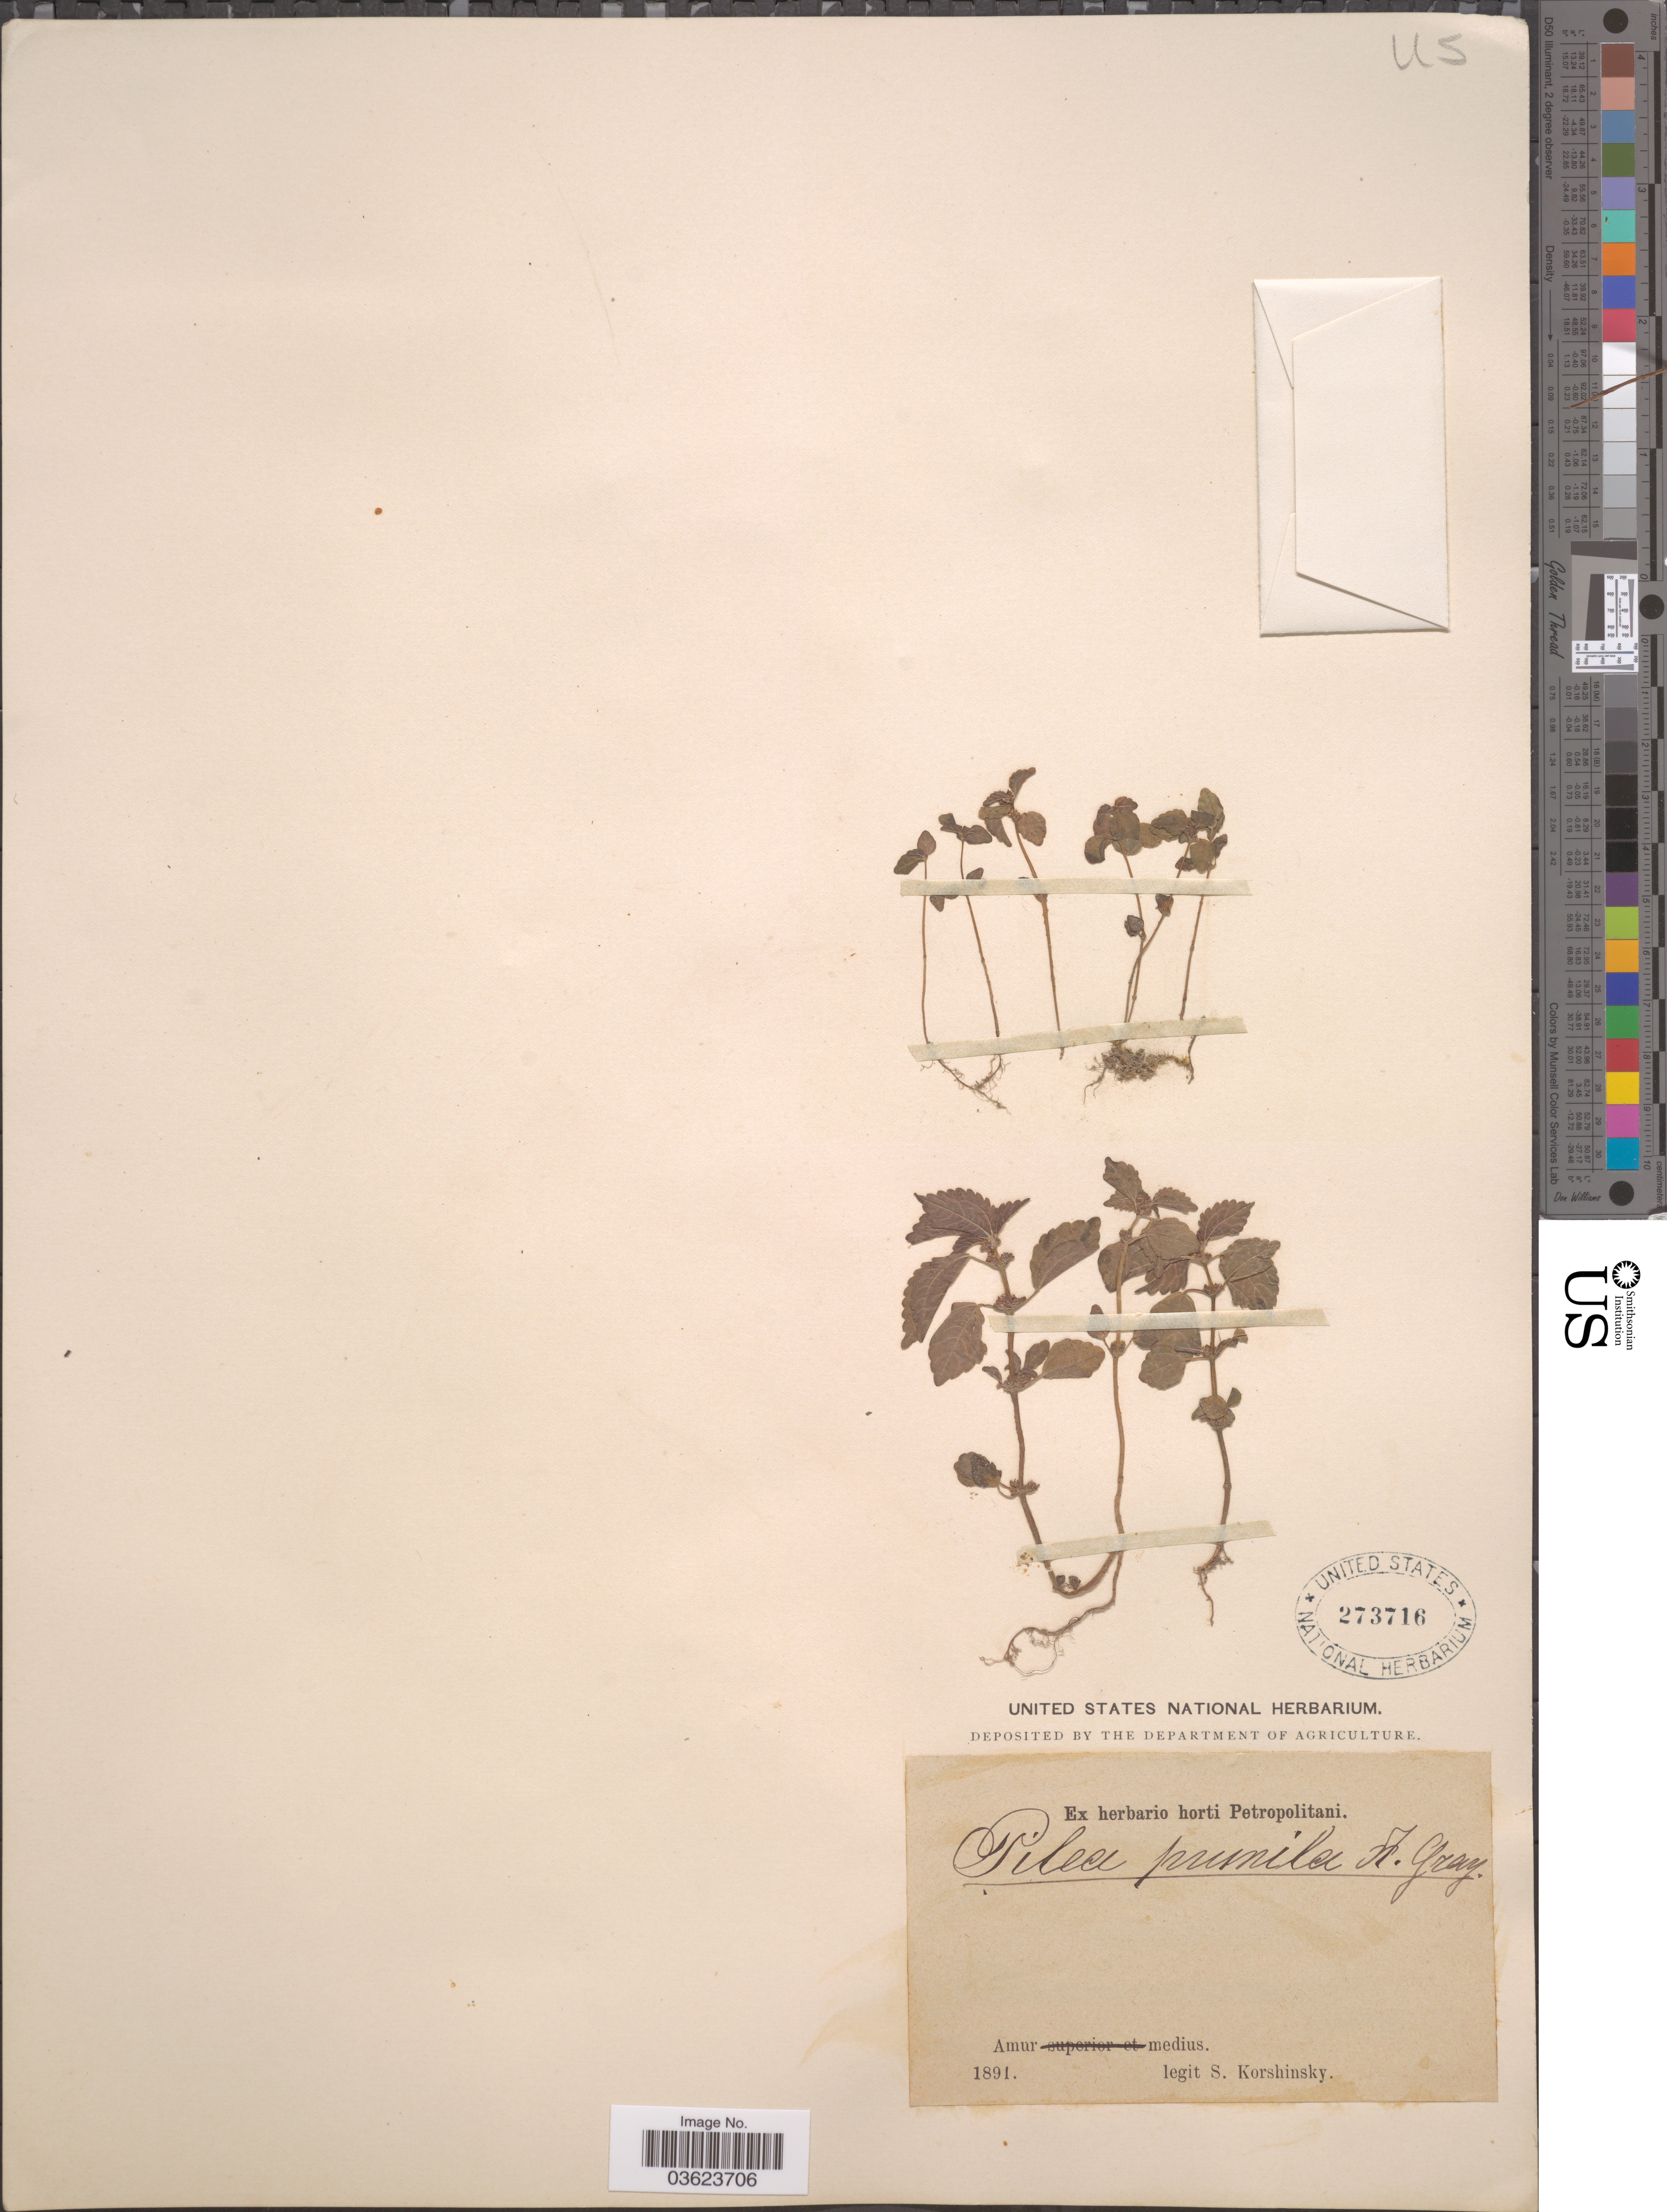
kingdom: Plantae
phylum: Tracheophyta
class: Magnoliopsida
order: Rosales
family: Urticaceae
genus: Pilea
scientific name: Pilea pumila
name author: (L.) A. Gray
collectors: S. I. Korshinsky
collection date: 1891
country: Russian Federation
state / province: Amur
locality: Amur medius.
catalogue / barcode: US 273716